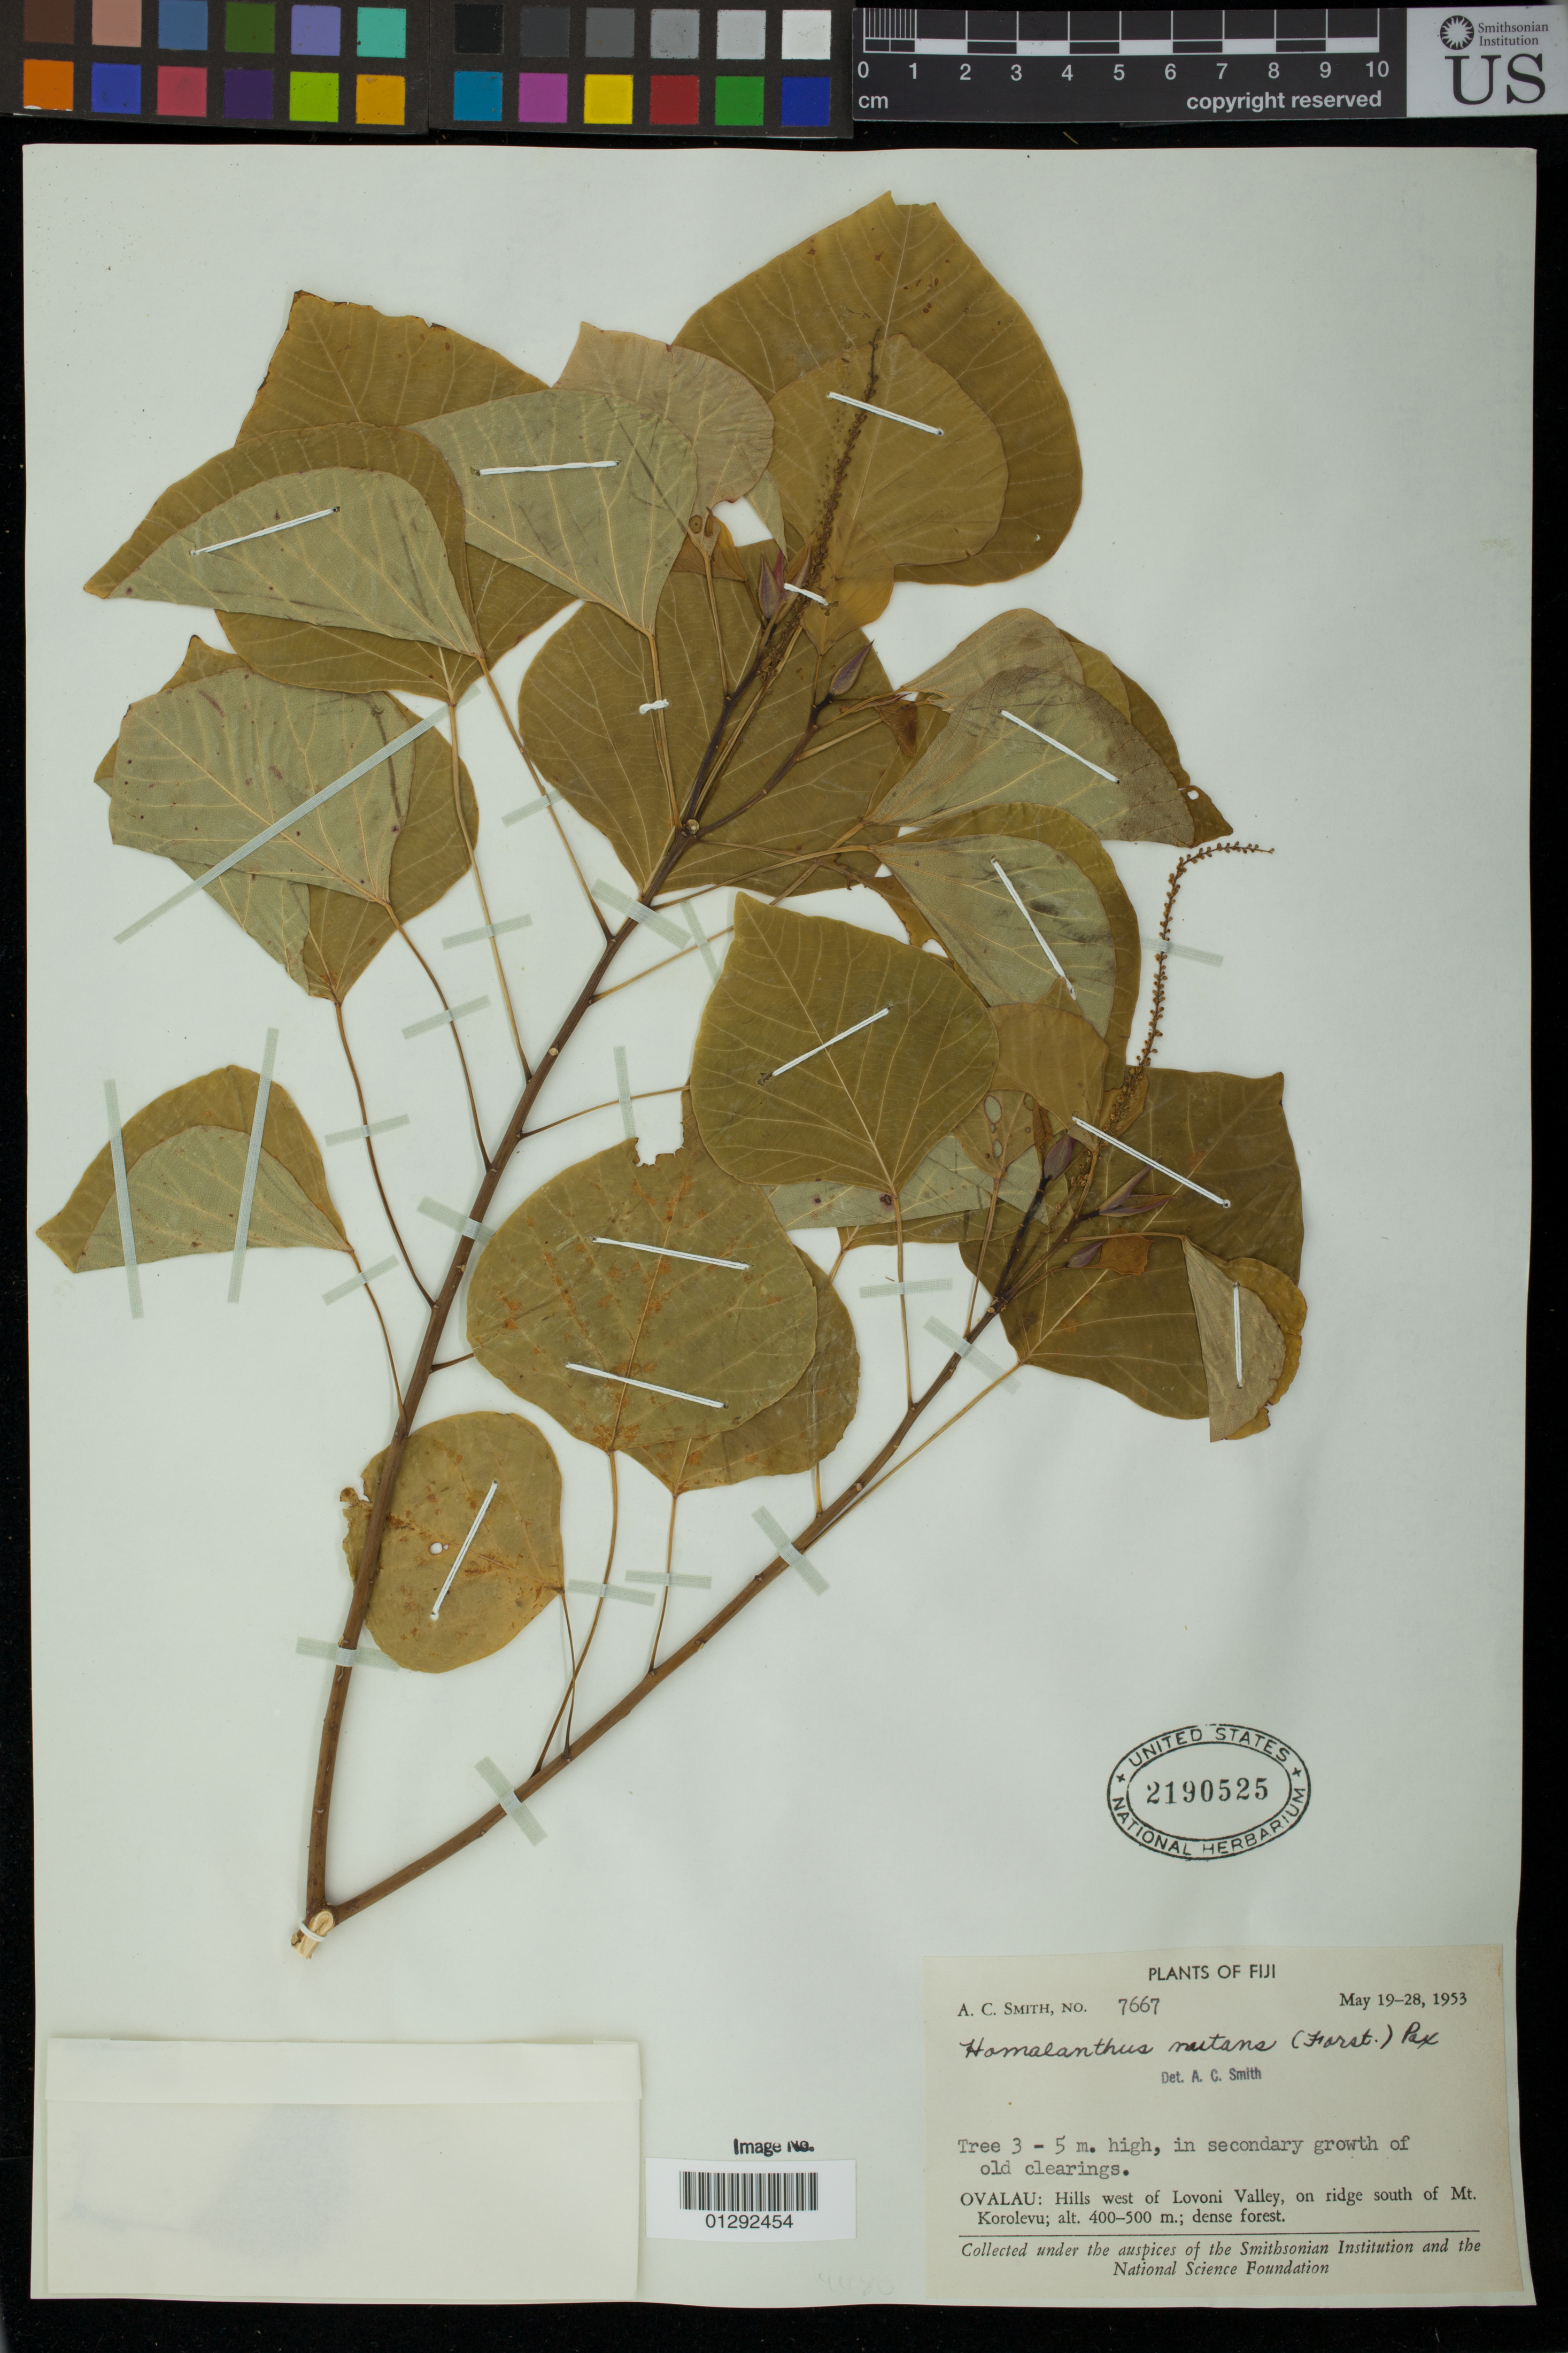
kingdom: Plantae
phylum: Tracheophyta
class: Magnoliopsida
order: Malpighiales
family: Euphorbiaceae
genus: Homalanthus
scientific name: Homalanthus nutans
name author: (G. Forst.) Guill.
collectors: A. C. Smith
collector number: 7667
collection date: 1953-05-19/1953-05-28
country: Fiji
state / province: Eastern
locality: Hills west of Lovoni Valley, on ridge south of Mt. Korolevu. Ovalau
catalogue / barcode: US 2190525